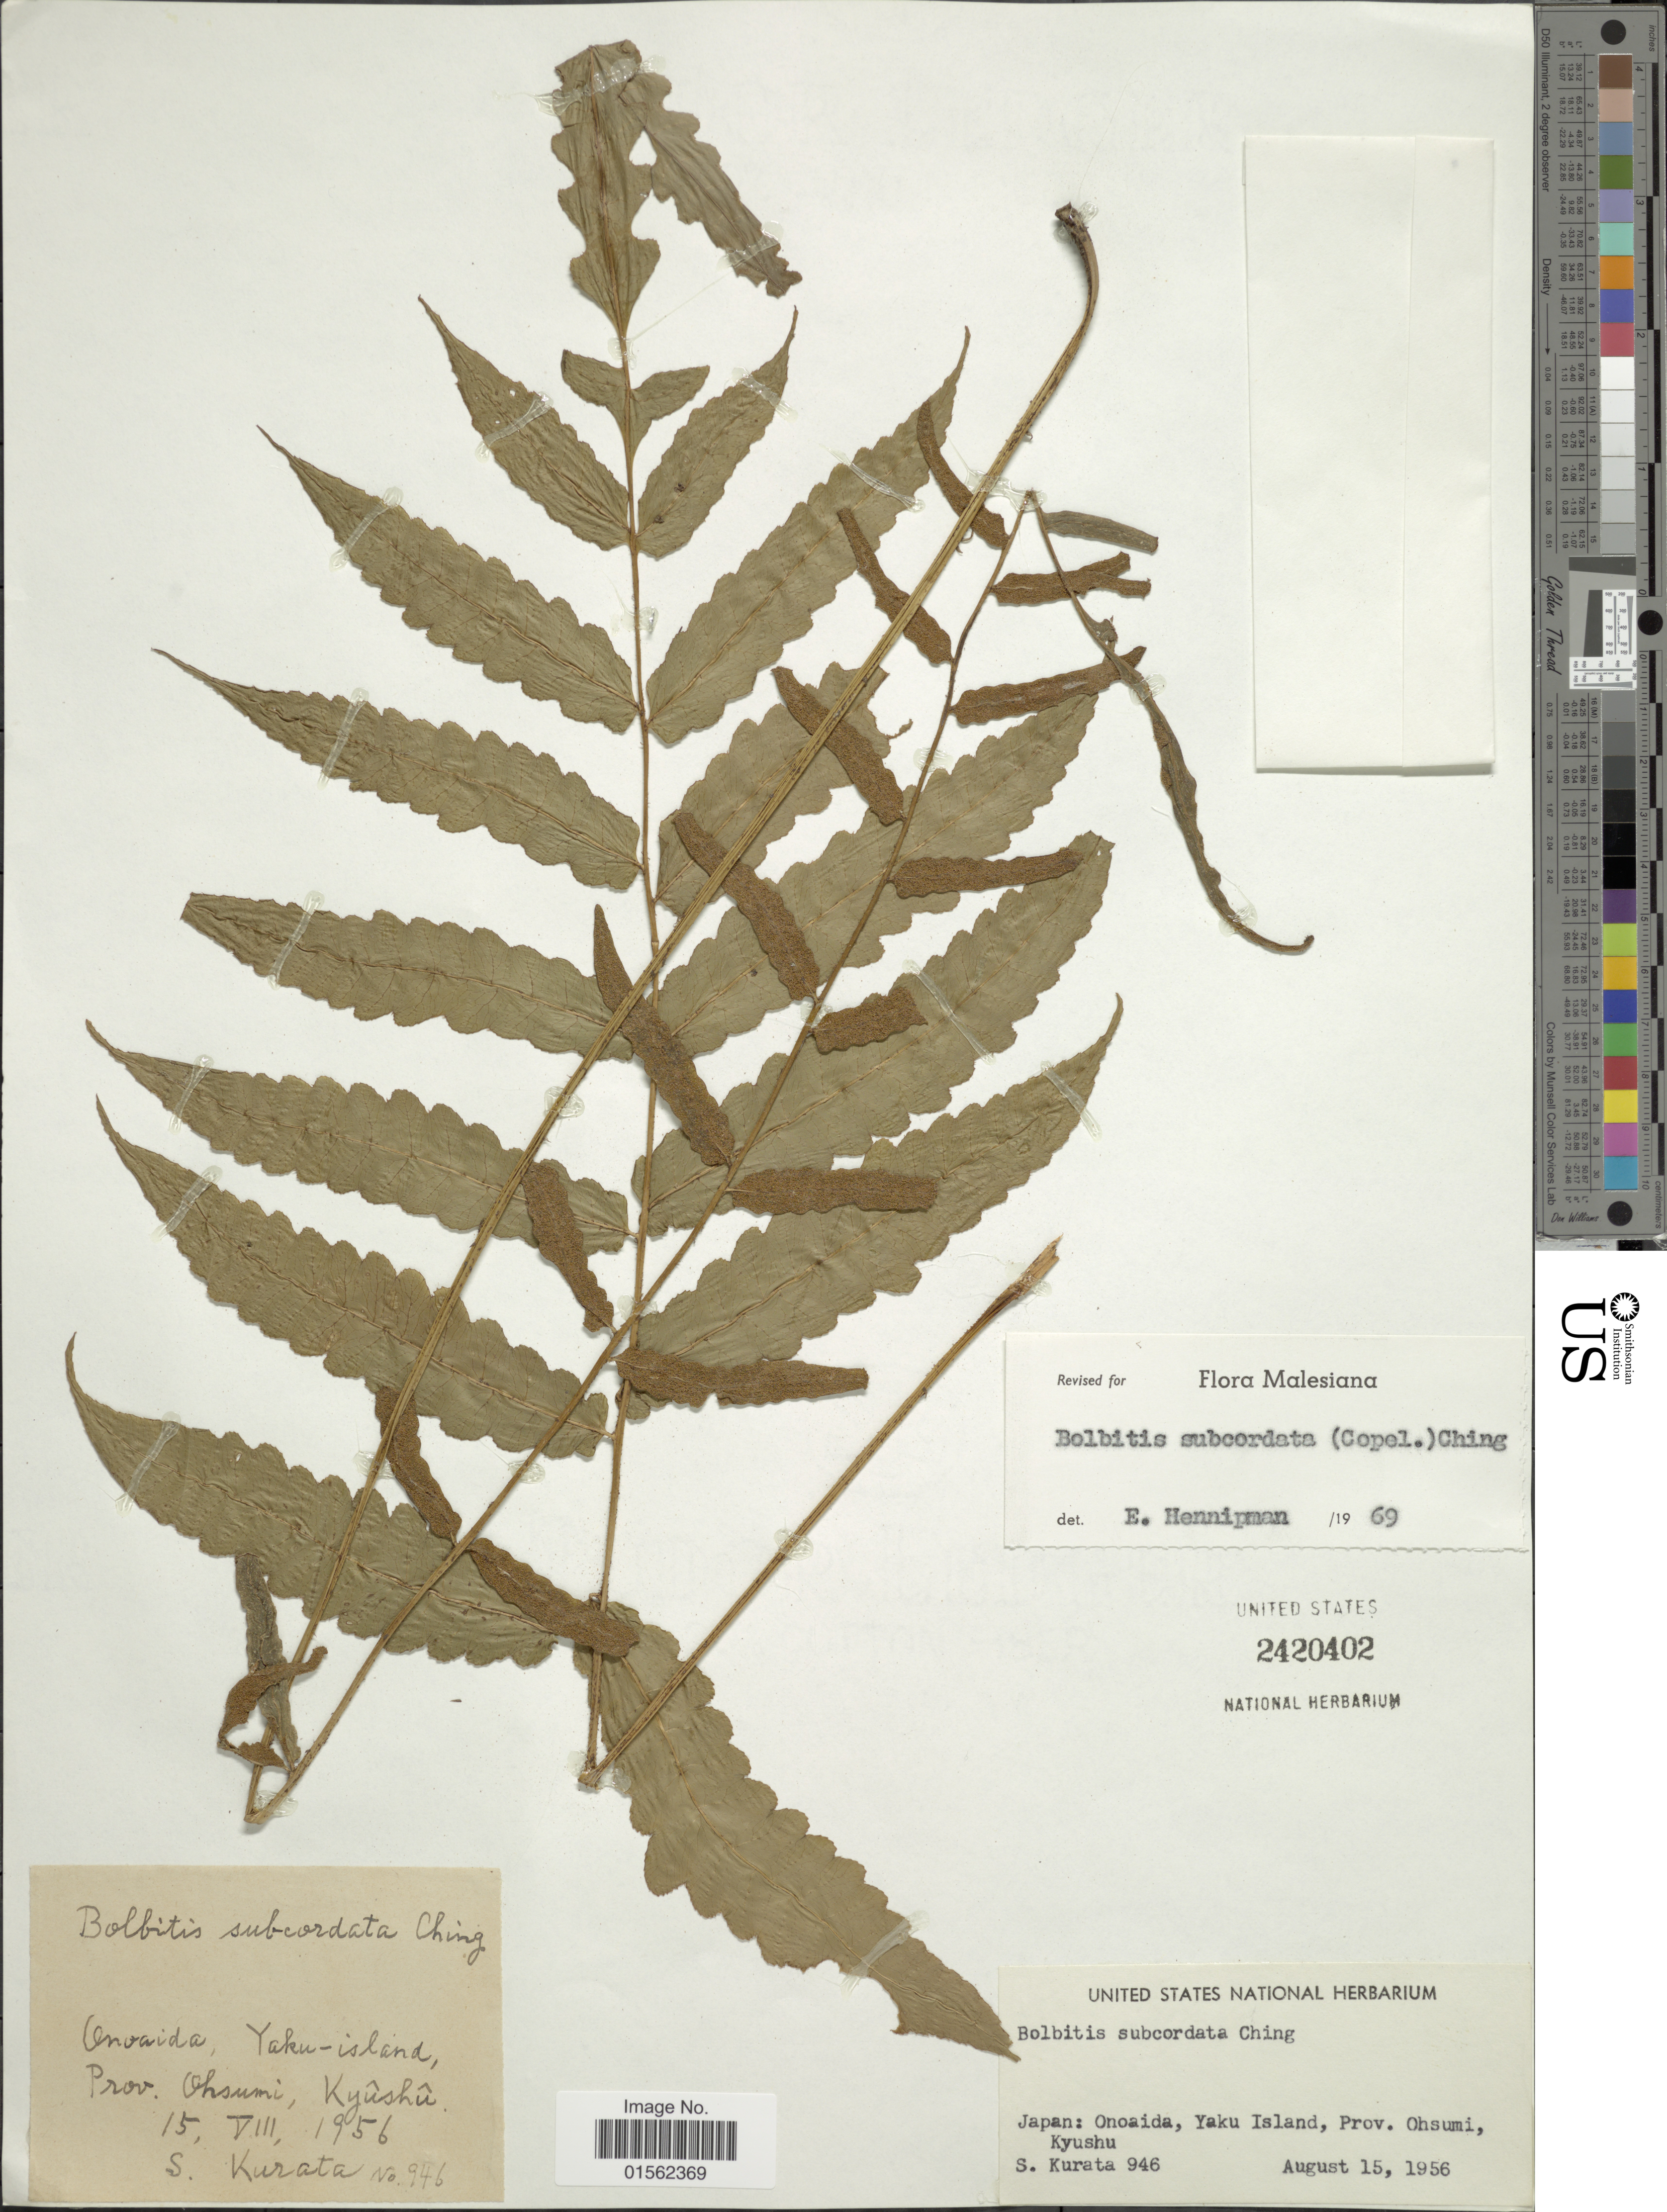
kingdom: Plantae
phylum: Tracheophyta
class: Polypodiopsida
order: Polypodiales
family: Dryopteridaceae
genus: Bolbitis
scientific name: Bolbitis subcordata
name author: (Copel.) Ching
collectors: Sa. Kurata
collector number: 946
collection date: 1956-08-15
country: Japan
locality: Onoaida, yaku Island, Prov. Ohsumi, Kyûshû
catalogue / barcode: US 2420402